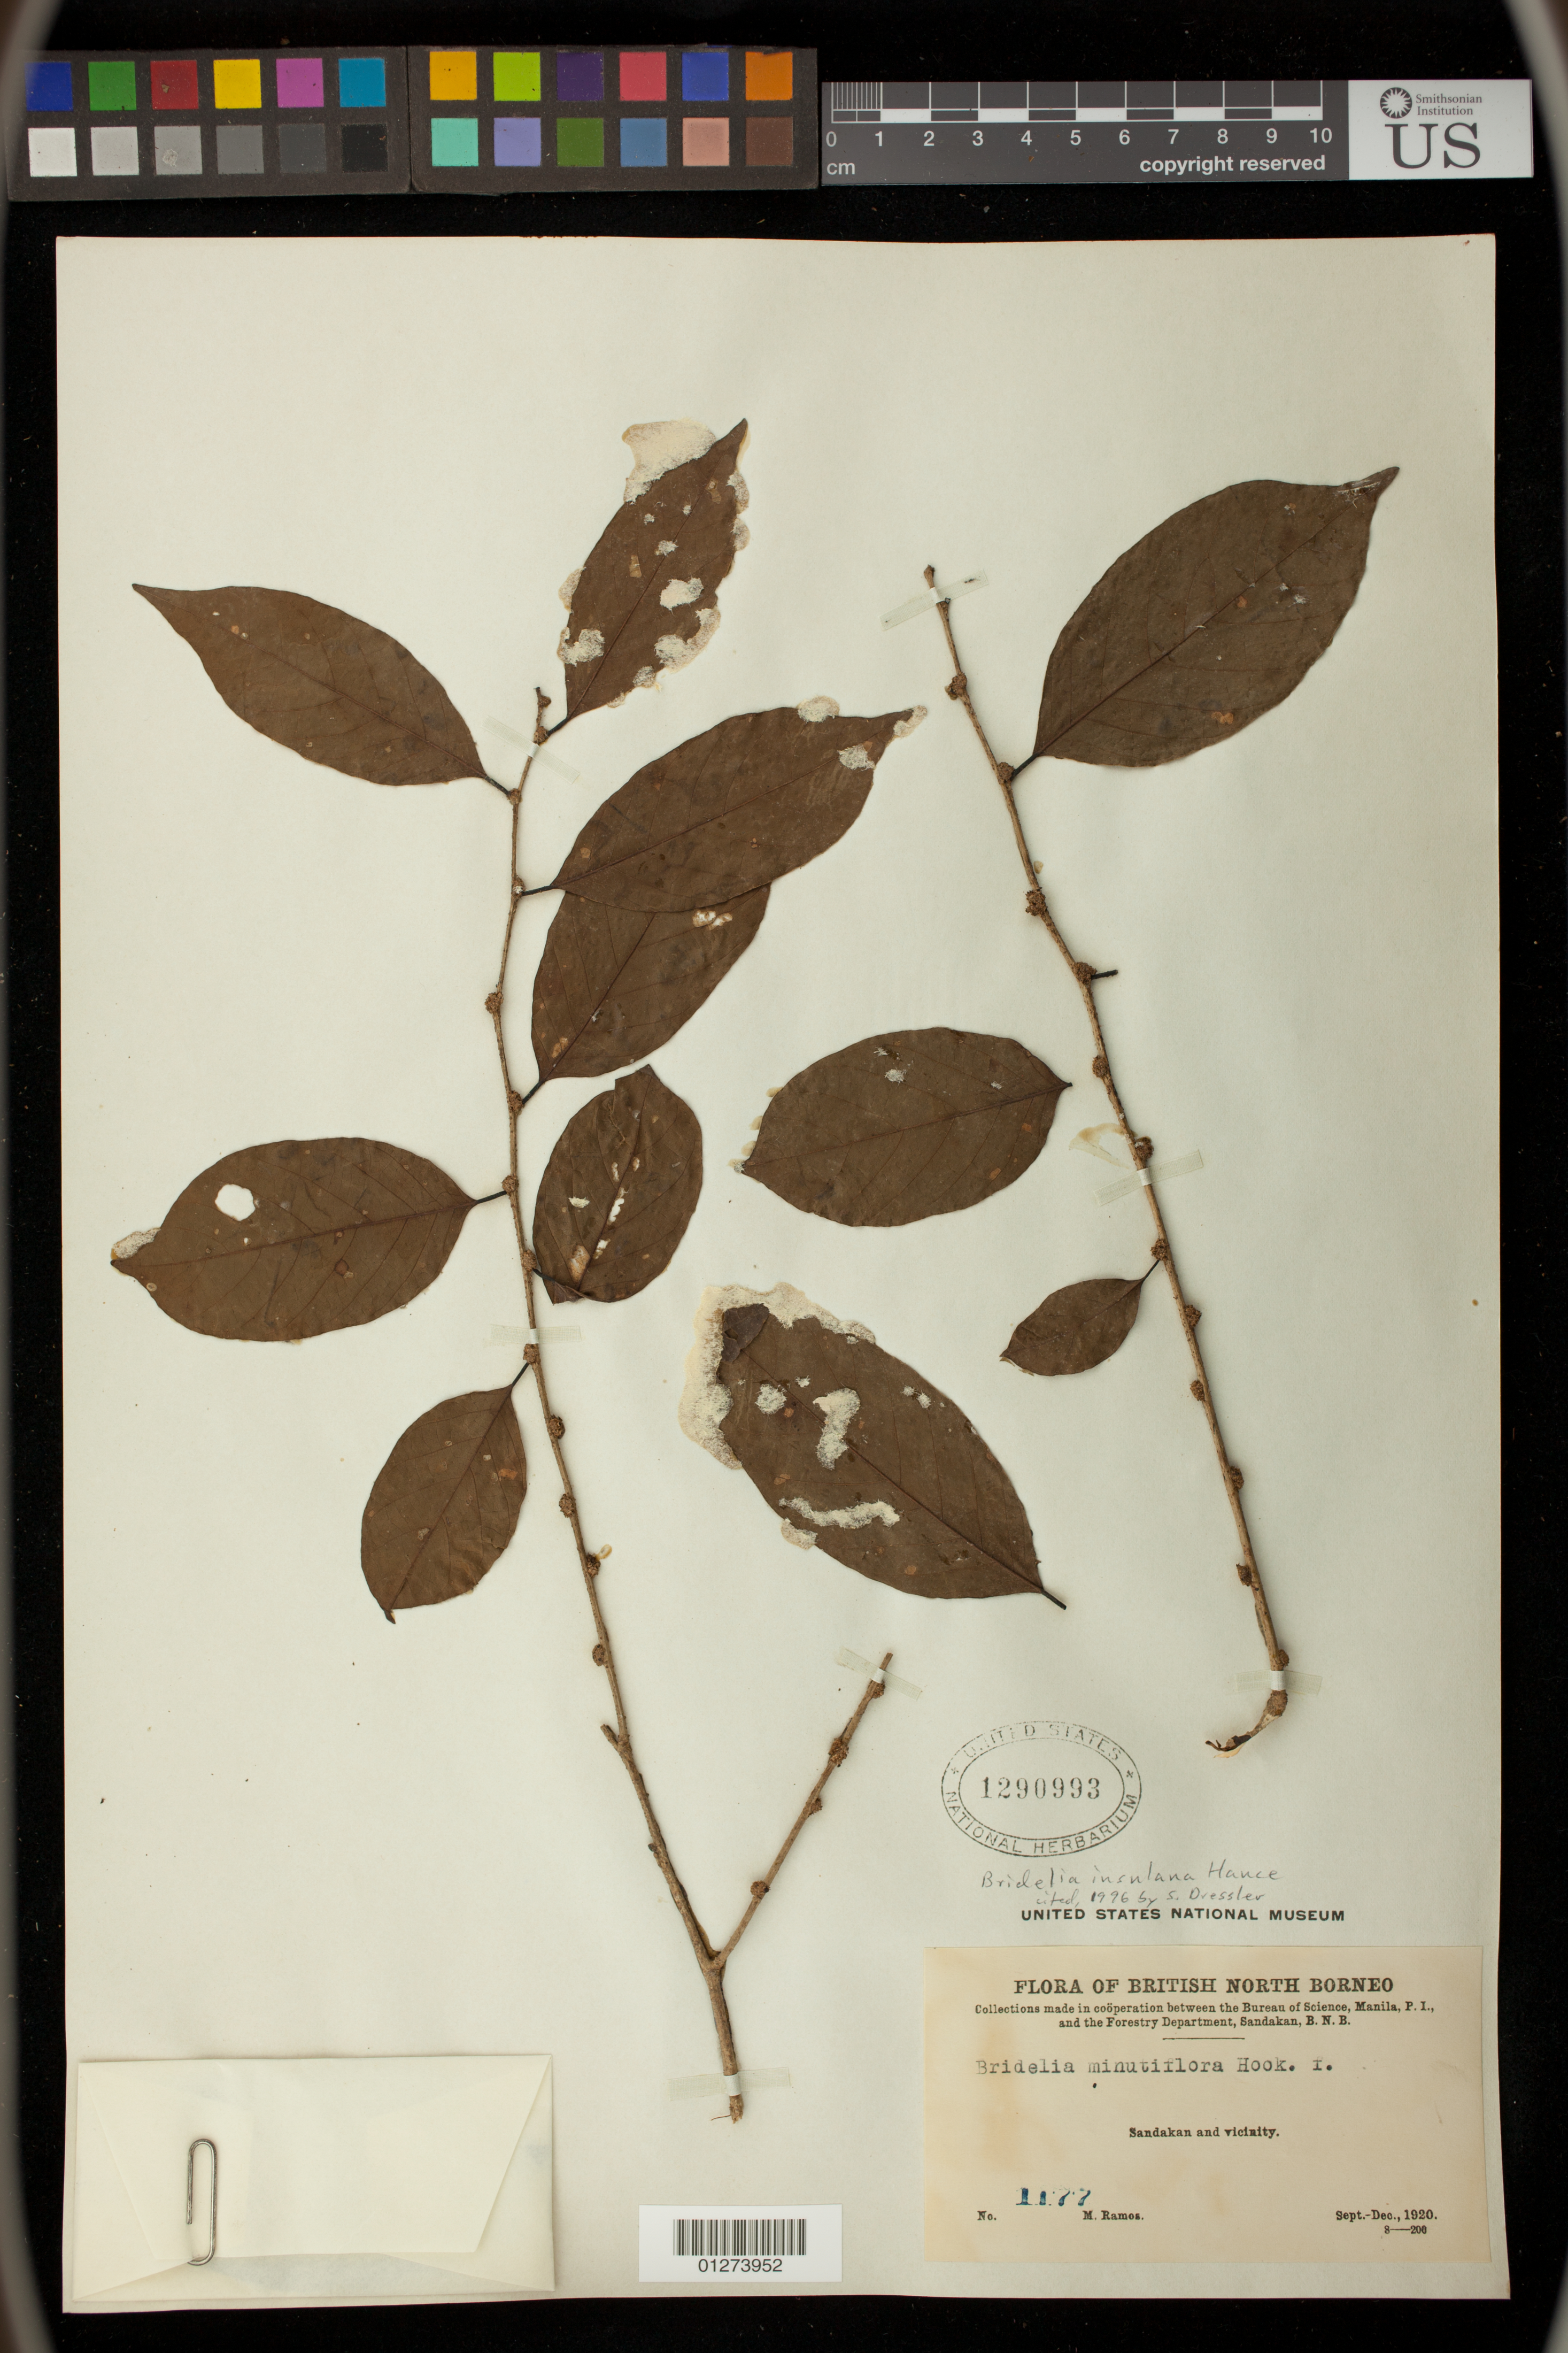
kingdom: Plantae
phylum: Tracheophyta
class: Magnoliopsida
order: Malpighiales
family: Phyllanthaceae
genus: Bridelia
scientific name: Bridelia insulana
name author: Hance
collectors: M. Ramos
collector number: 1177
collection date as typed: Sep 1920 to -- Dec 1920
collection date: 1920-09/1920-12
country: Malaysia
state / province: Sabah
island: Borneo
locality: Sandakan and vicinity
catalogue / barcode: US 1290993